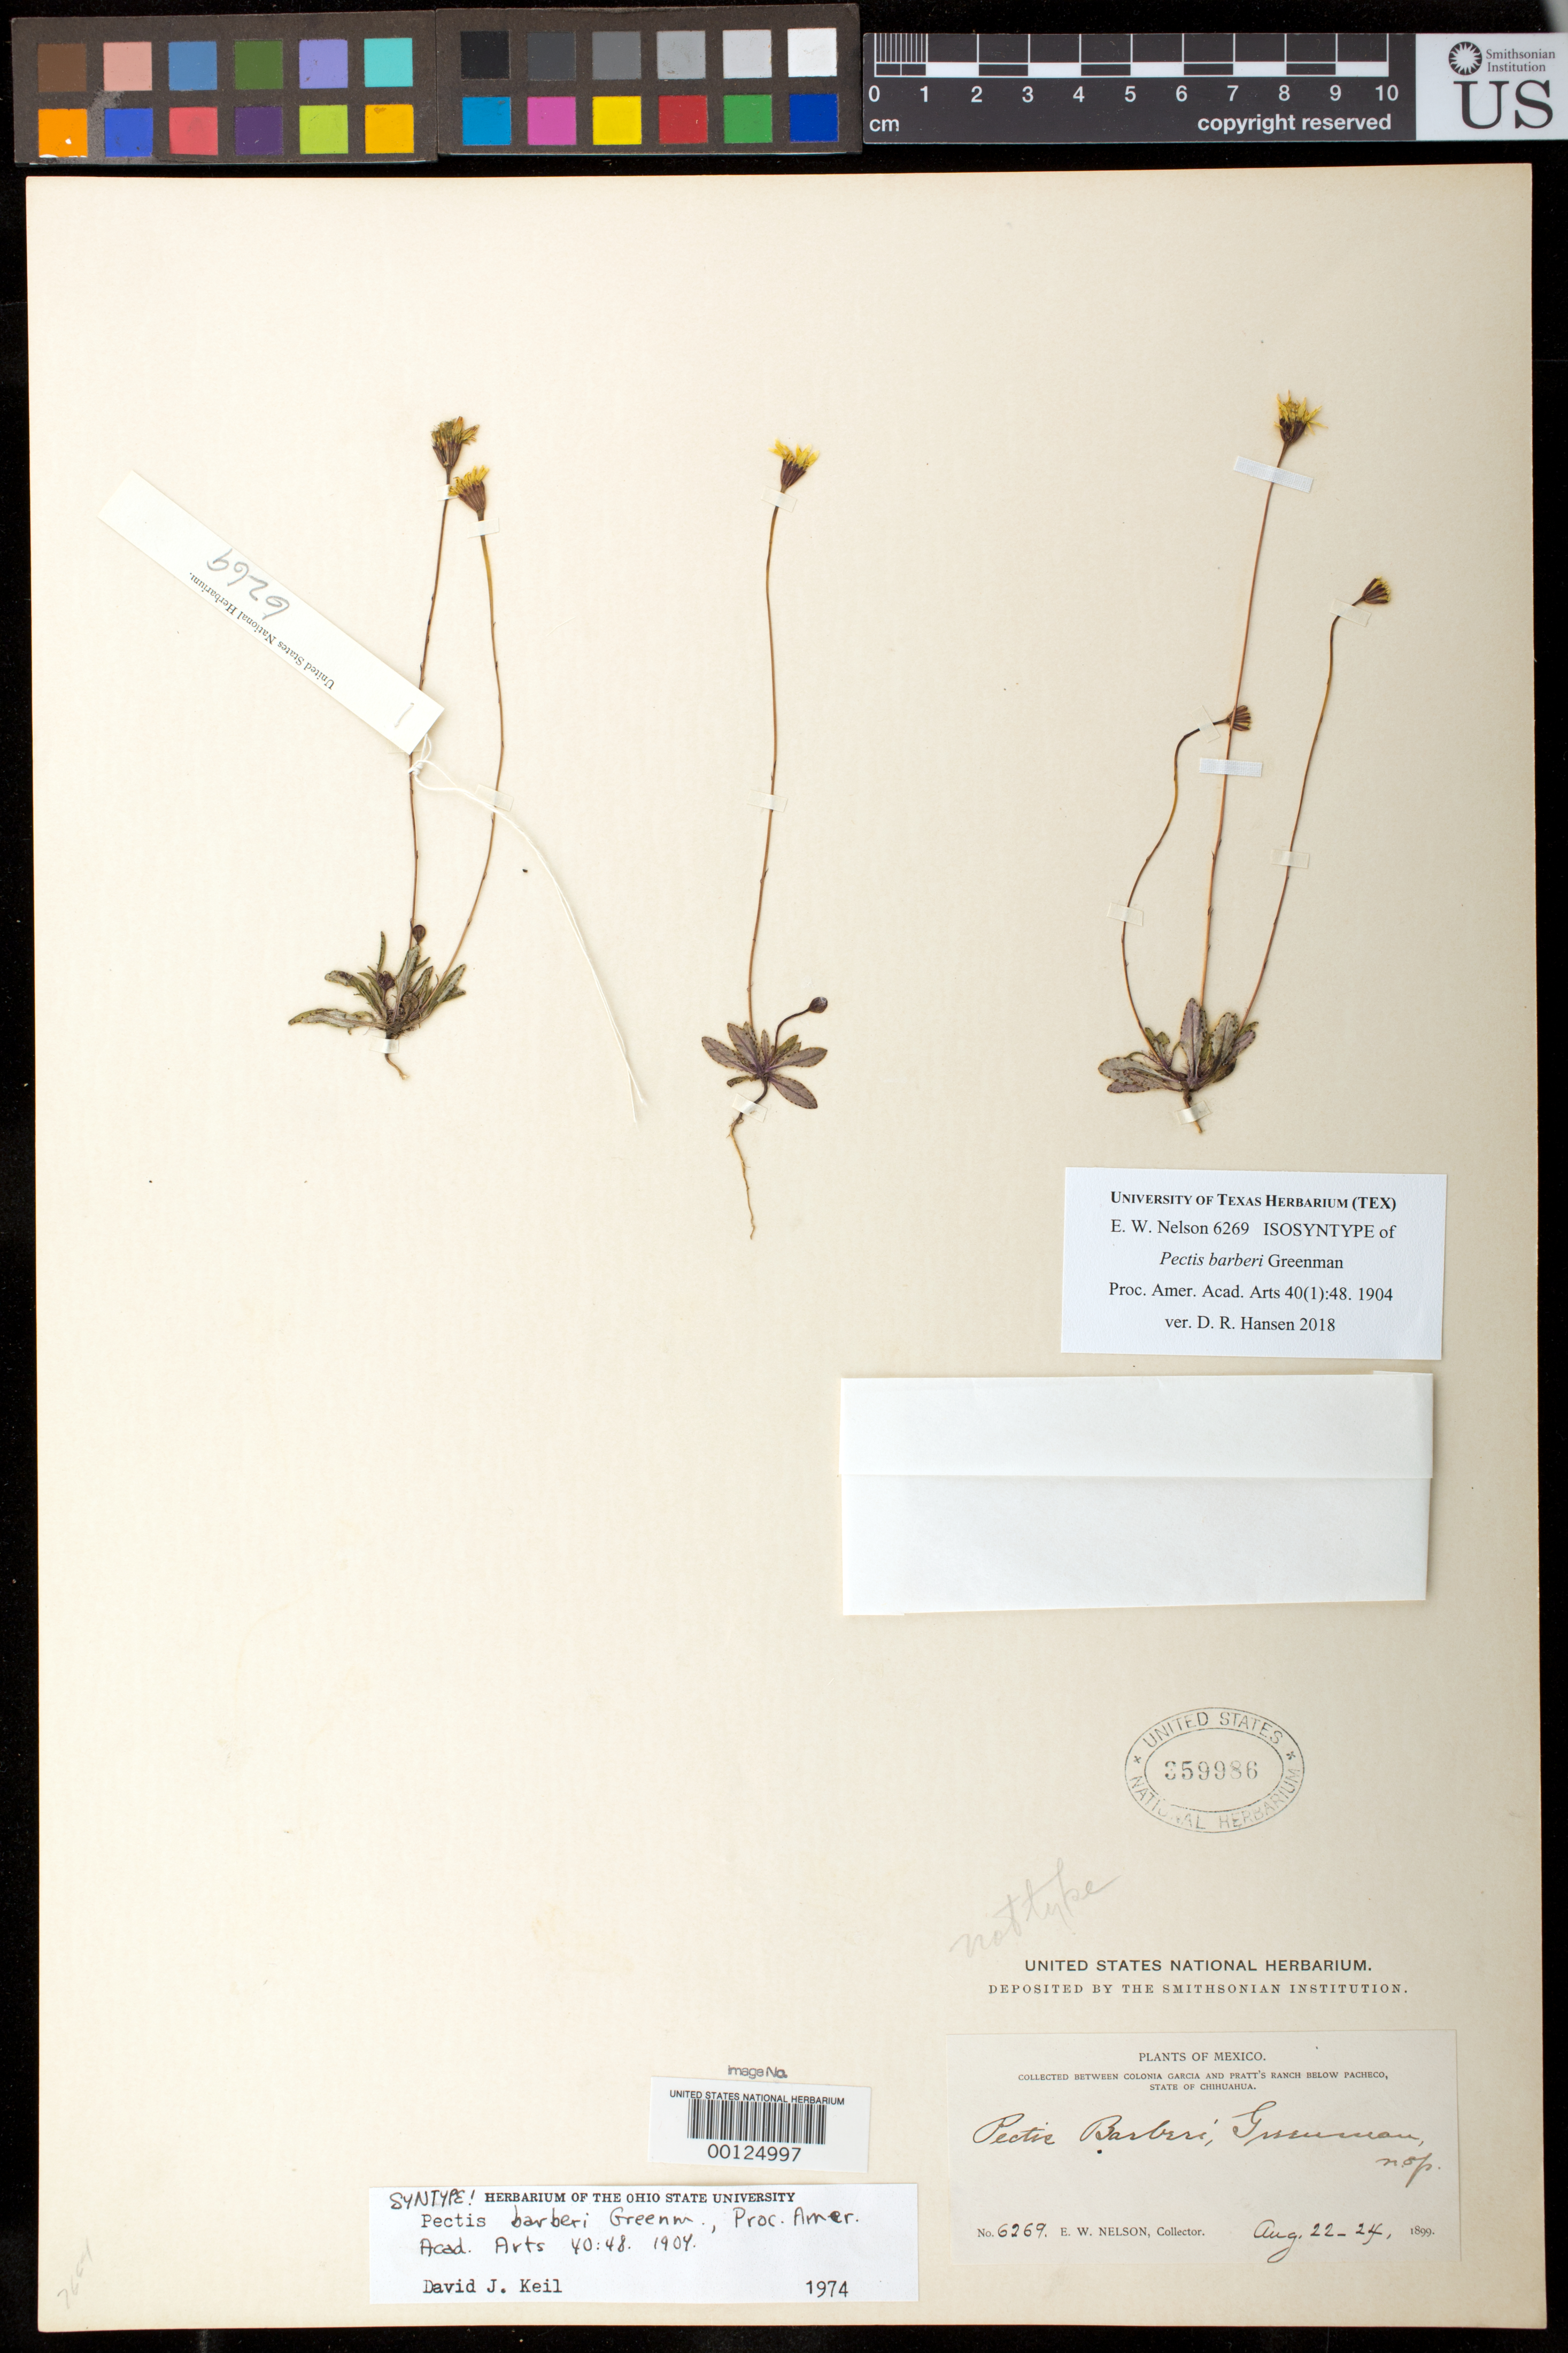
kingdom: Plantae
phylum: Tracheophyta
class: Magnoliopsida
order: Asterales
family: Asteraceae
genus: Pectis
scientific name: Pectis barberi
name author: Greenm.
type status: Isosyntype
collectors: E. W. Nelson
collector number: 6269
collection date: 1899-08-22/1899-08-24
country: Mexico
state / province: Chihuahua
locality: Between Colonia Garcia and Pratt's Ranch below Pacheco.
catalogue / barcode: US 359986